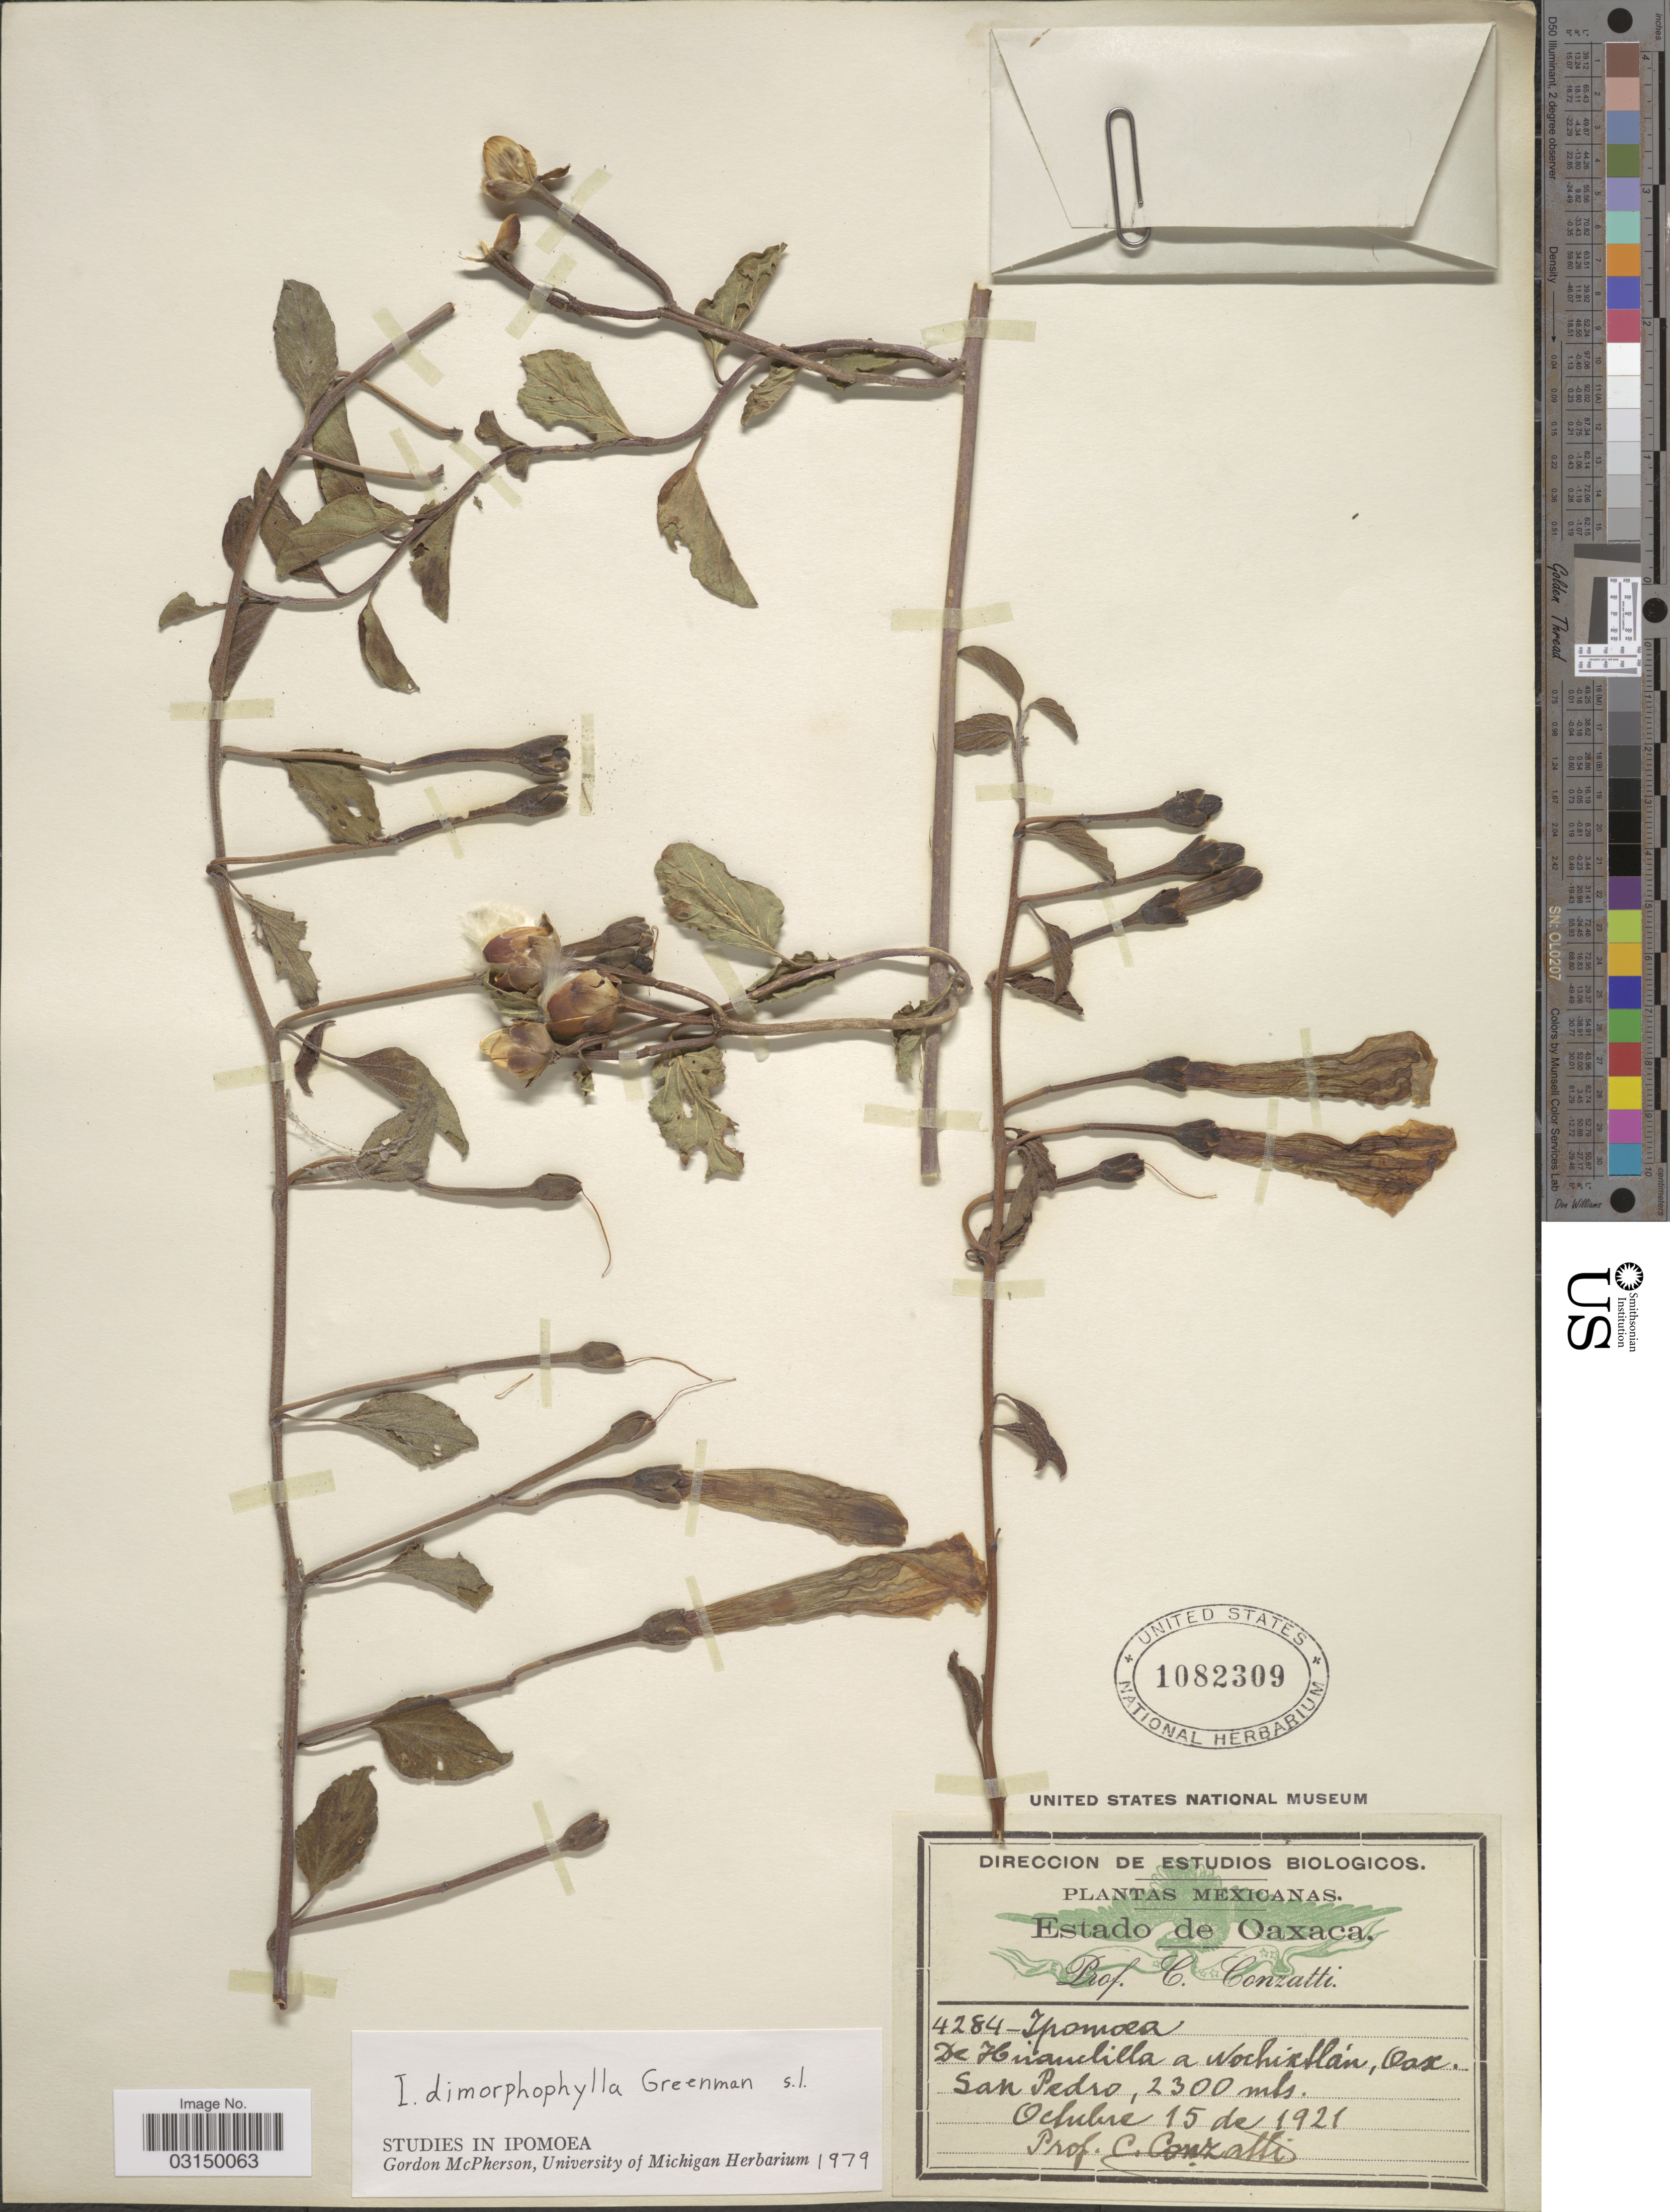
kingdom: Plantae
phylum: Tracheophyta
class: Magnoliopsida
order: Solanales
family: Convolvulaceae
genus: Ipomoea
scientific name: Ipomoea dimorphophylla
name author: Greenm.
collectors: C. Conzatti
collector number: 4284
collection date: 1921-10-15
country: Mexico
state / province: Oaxaca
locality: De Huanchilla a Nochixtlan. San Pedro.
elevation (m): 2300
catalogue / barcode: US 1082309